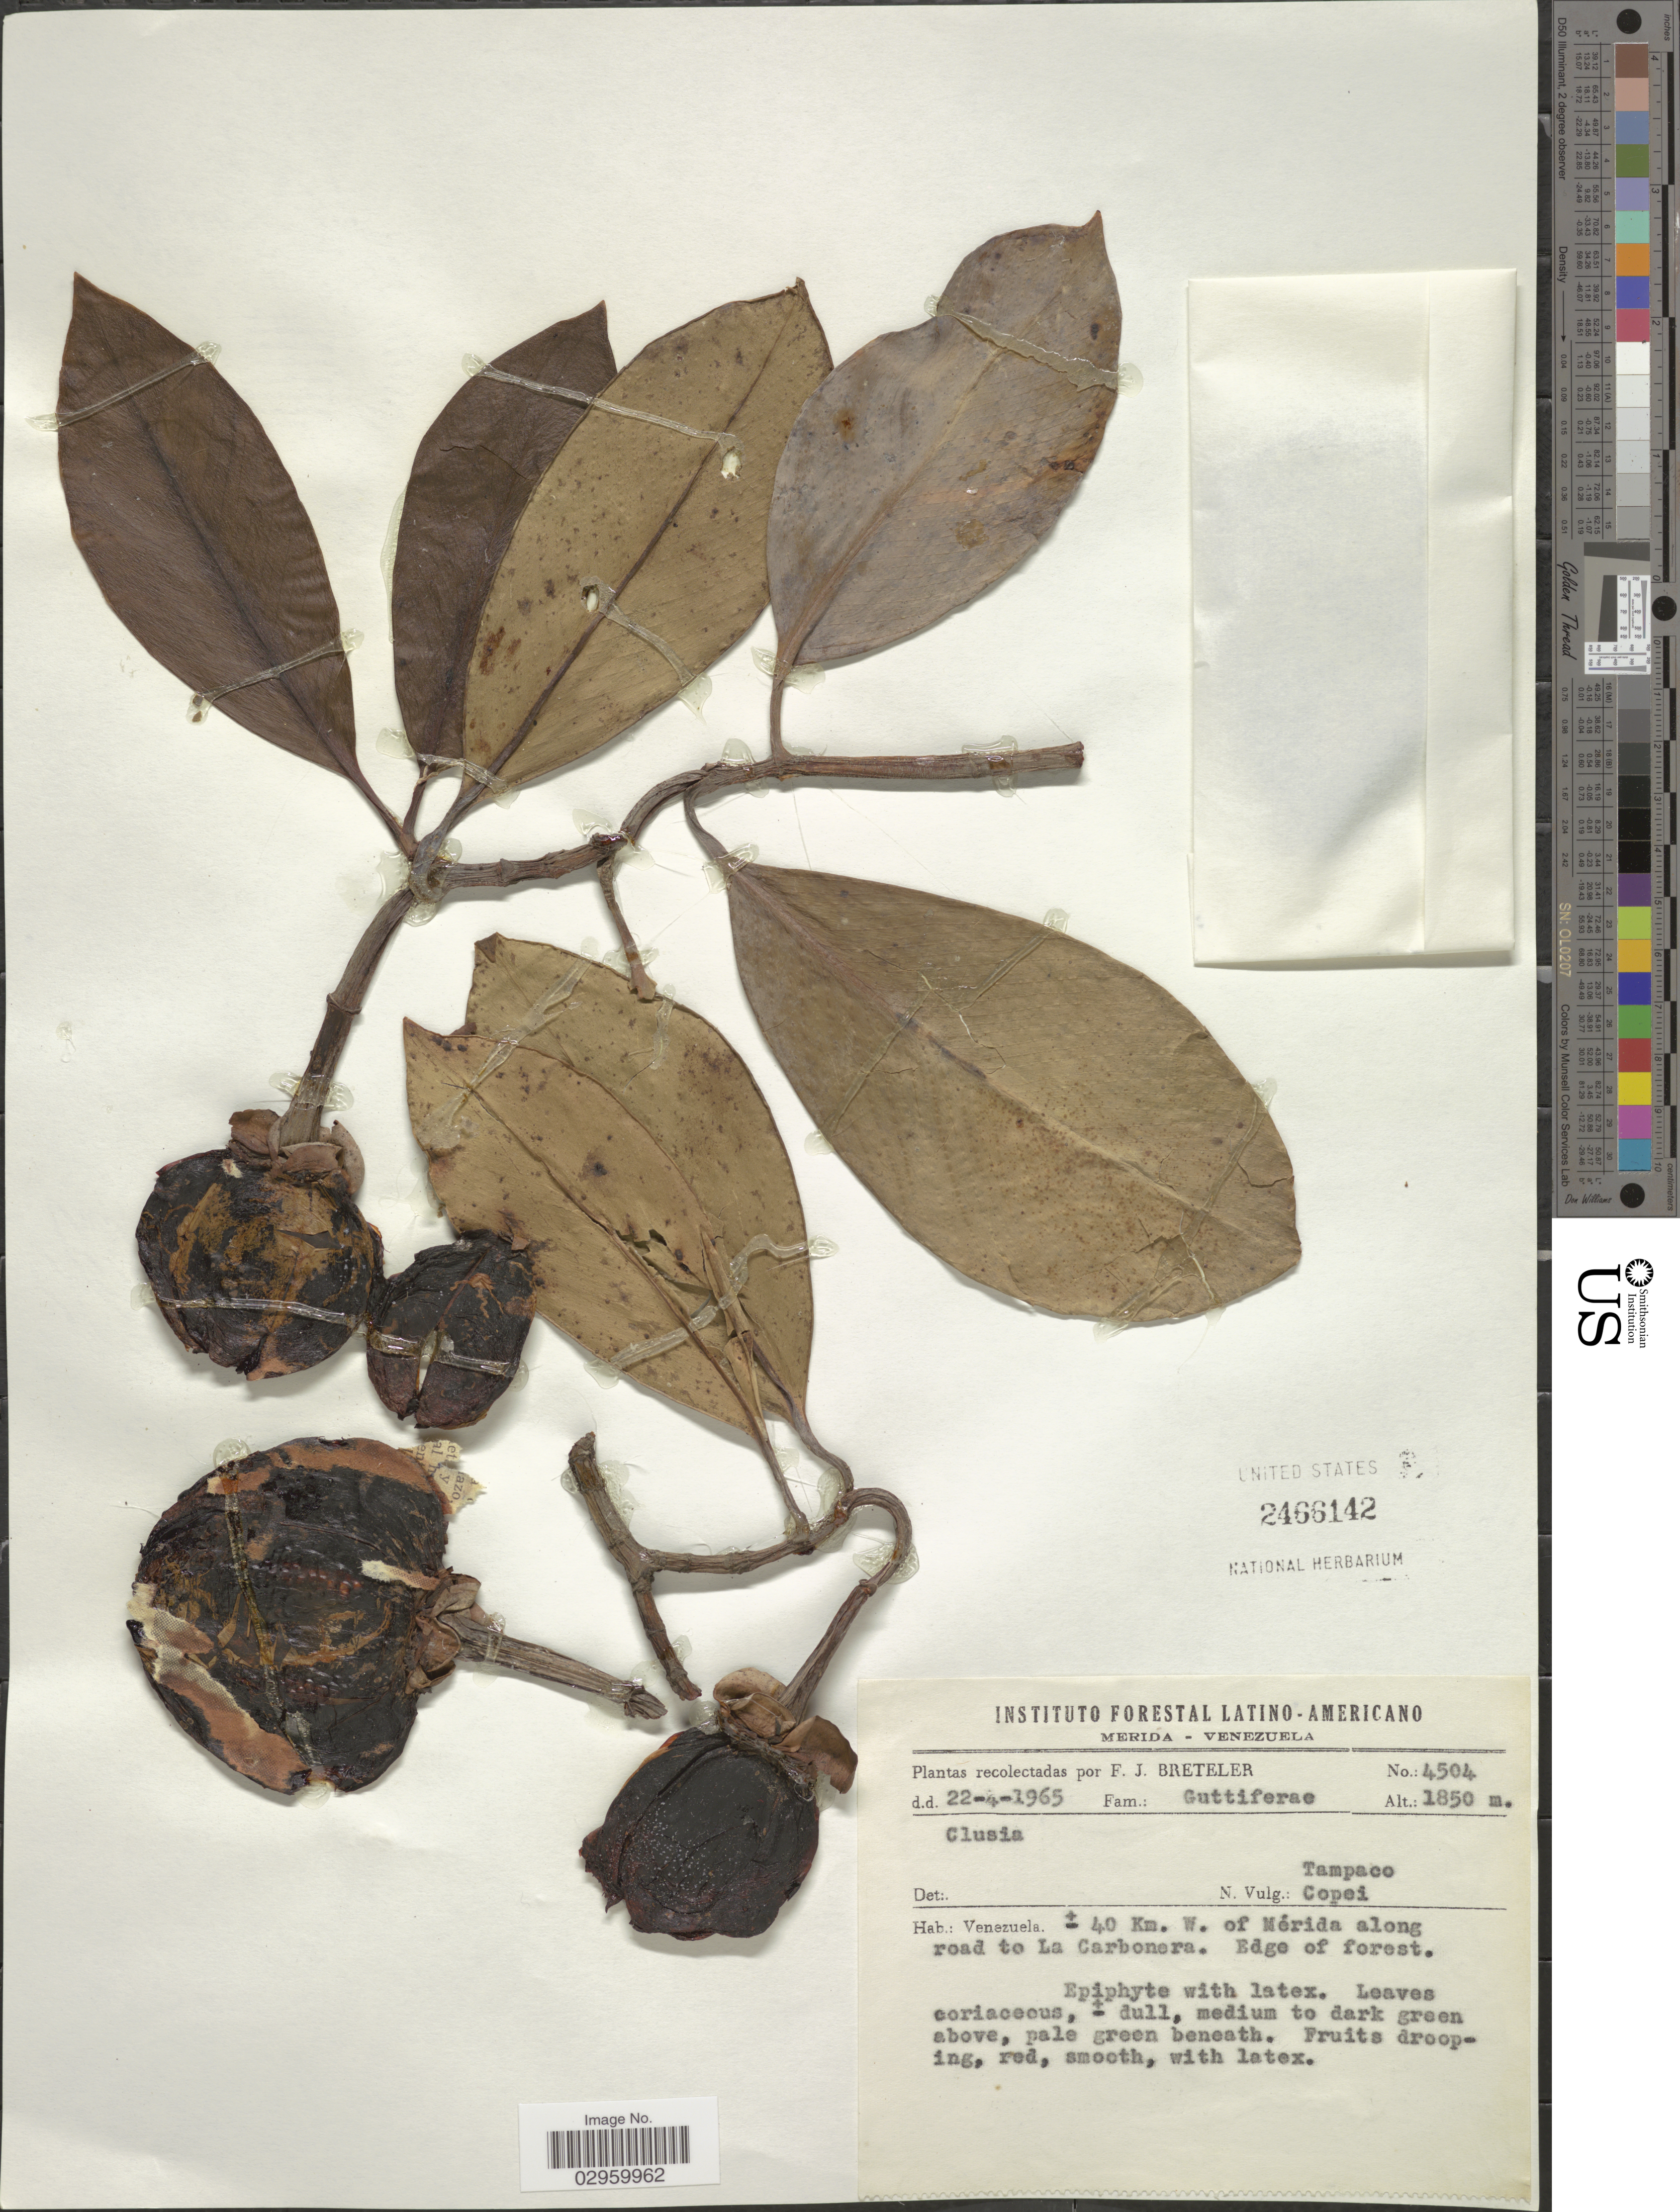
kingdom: Plantae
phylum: Tracheophyta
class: Magnoliopsida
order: Malpighiales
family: Clusiaceae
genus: Clusia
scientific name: Clusia sp.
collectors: F. J. Breteler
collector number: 4504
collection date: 1965-04-22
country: Venezuela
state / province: Mérida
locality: ± 40 Km. W. of Mérida along road to La Carbonera.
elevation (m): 1850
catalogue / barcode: US 2466142